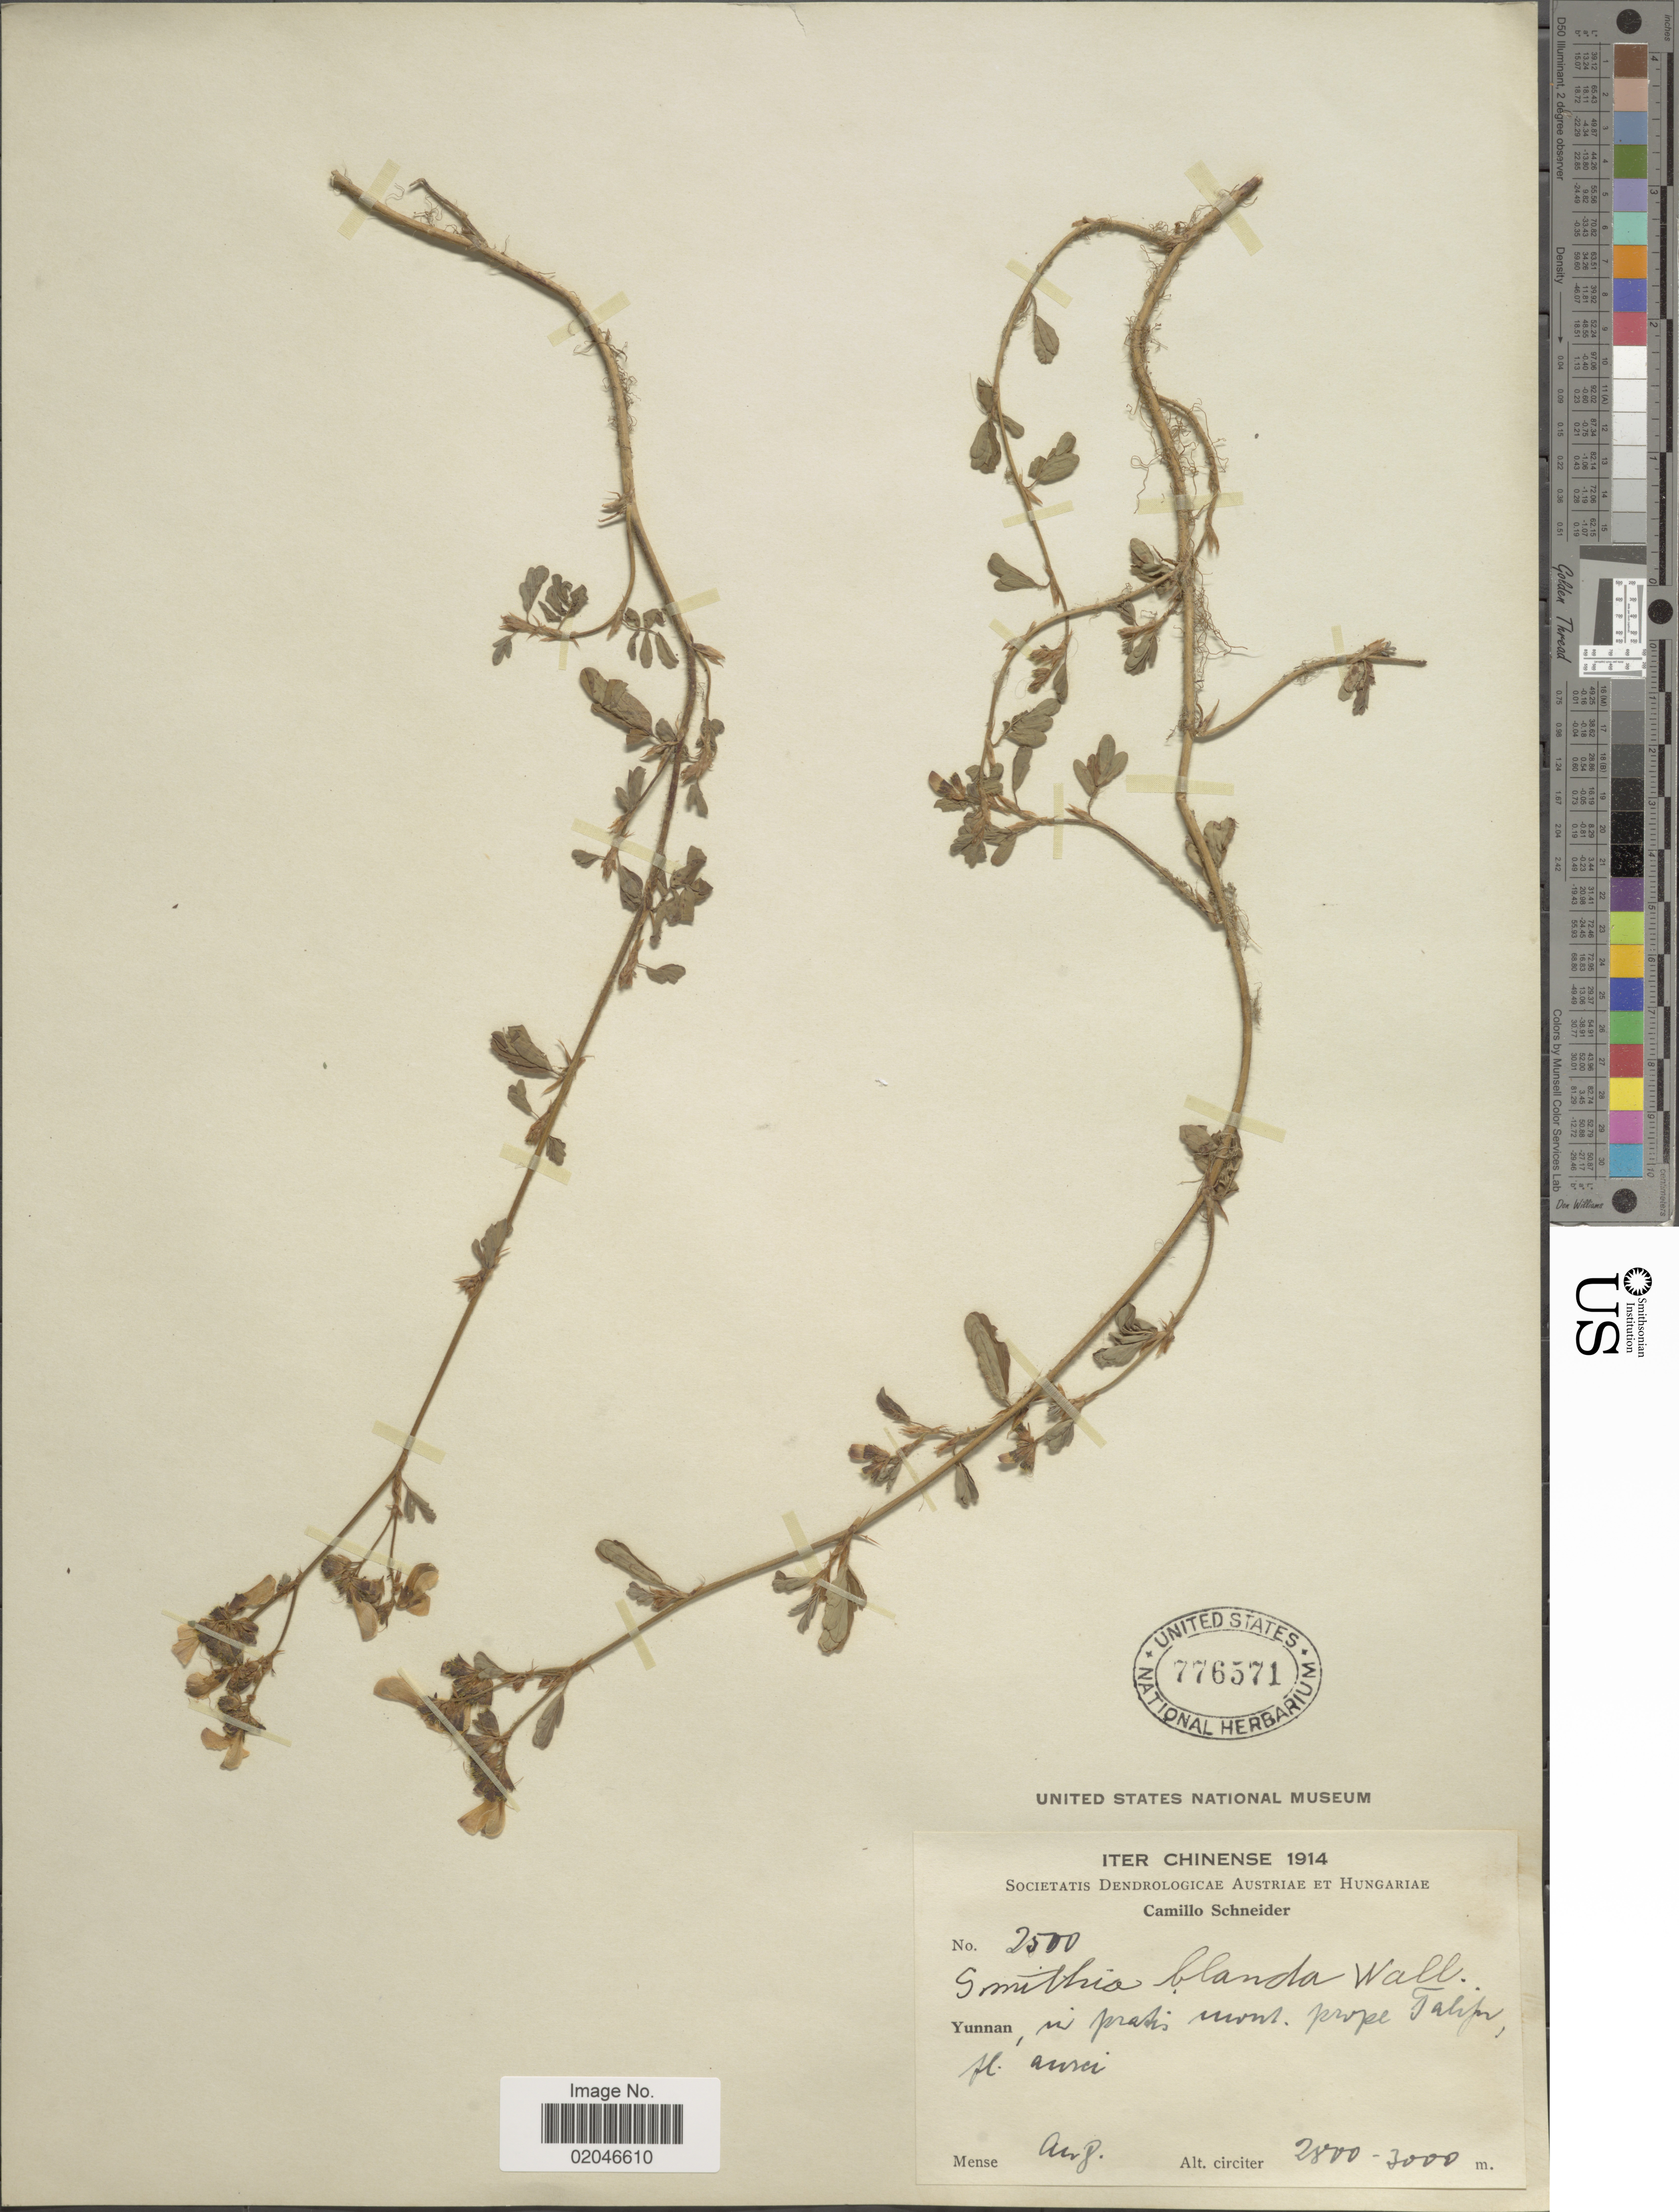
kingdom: Plantae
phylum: Tracheophyta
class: Magnoliopsida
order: Fabales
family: Fabaceae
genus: Smithia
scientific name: Smithia blanda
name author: Wall.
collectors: C. K. Schneider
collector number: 2500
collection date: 1914-08-08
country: China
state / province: Yunnan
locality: In pratis mont prope Talip [interpreted]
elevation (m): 2800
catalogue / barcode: US 776571